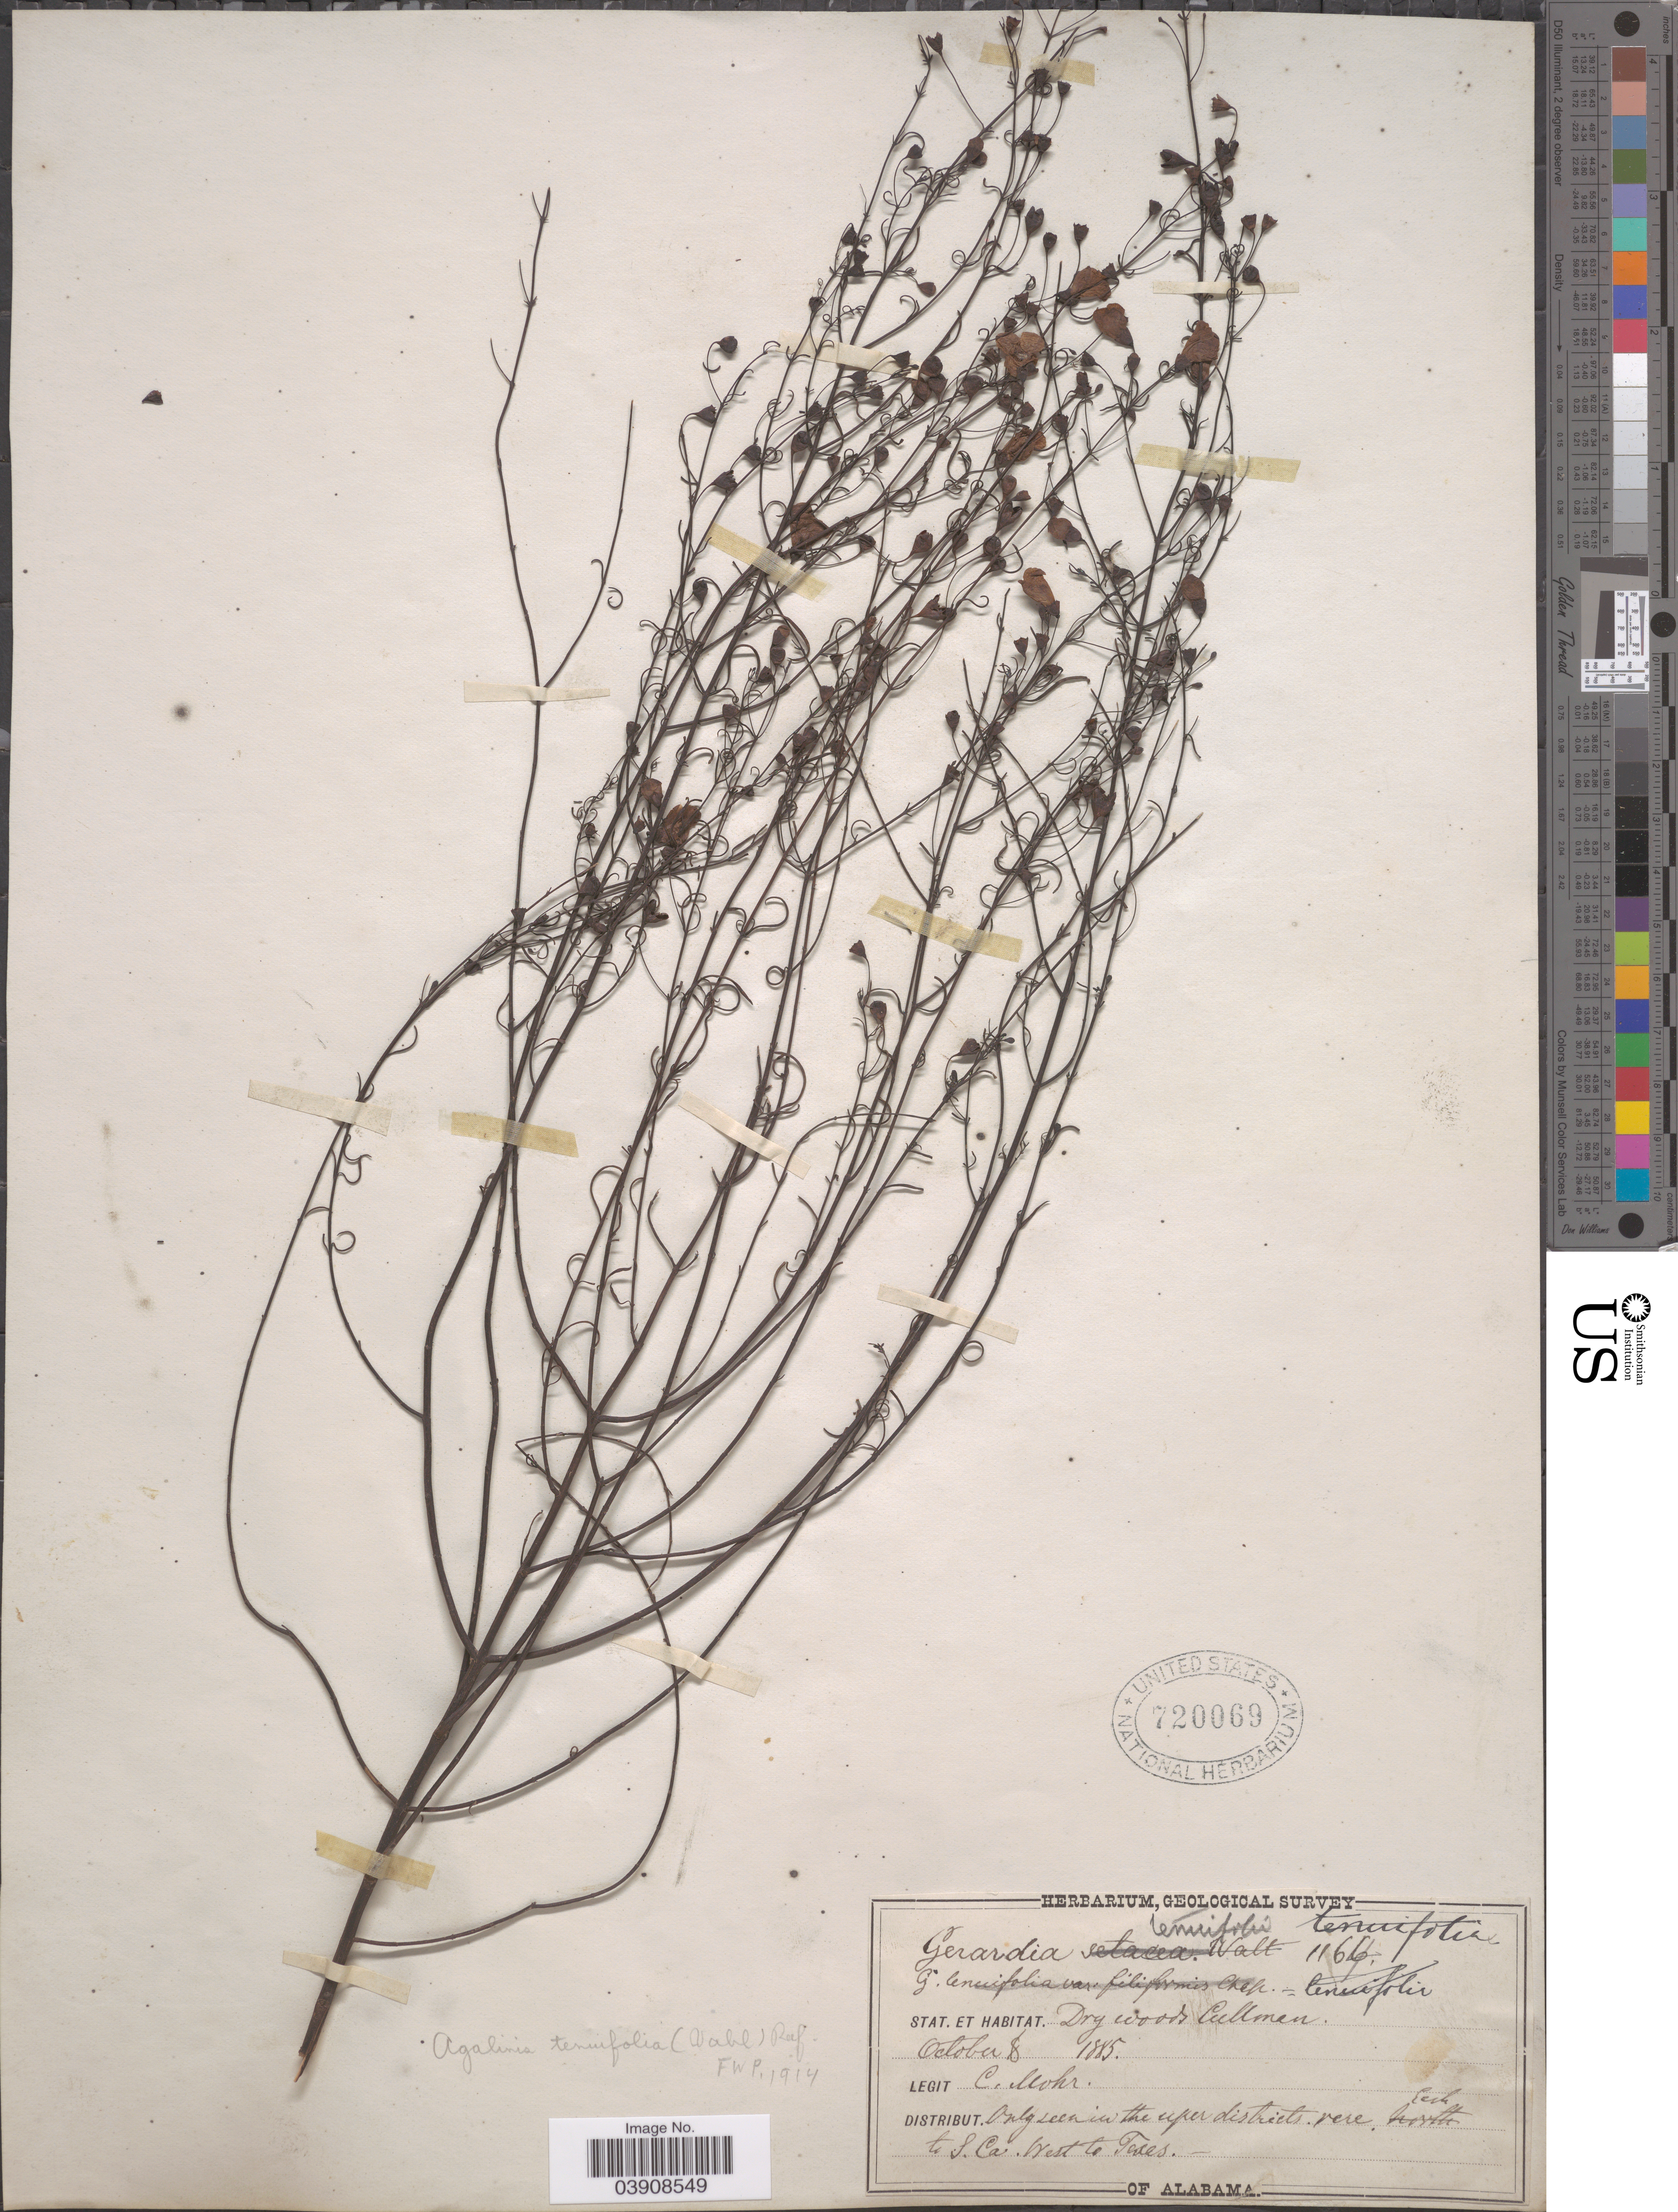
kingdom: Plantae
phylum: Tracheophyta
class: Magnoliopsida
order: Lamiales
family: Orobanchaceae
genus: Agalinis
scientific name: Agalinis tenuifolia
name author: (Vahl) Raf.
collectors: C. T. Mohr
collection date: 1885-10-08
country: United States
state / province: Alabama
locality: Stat. et Habitat. Cullman.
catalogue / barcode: US 720069